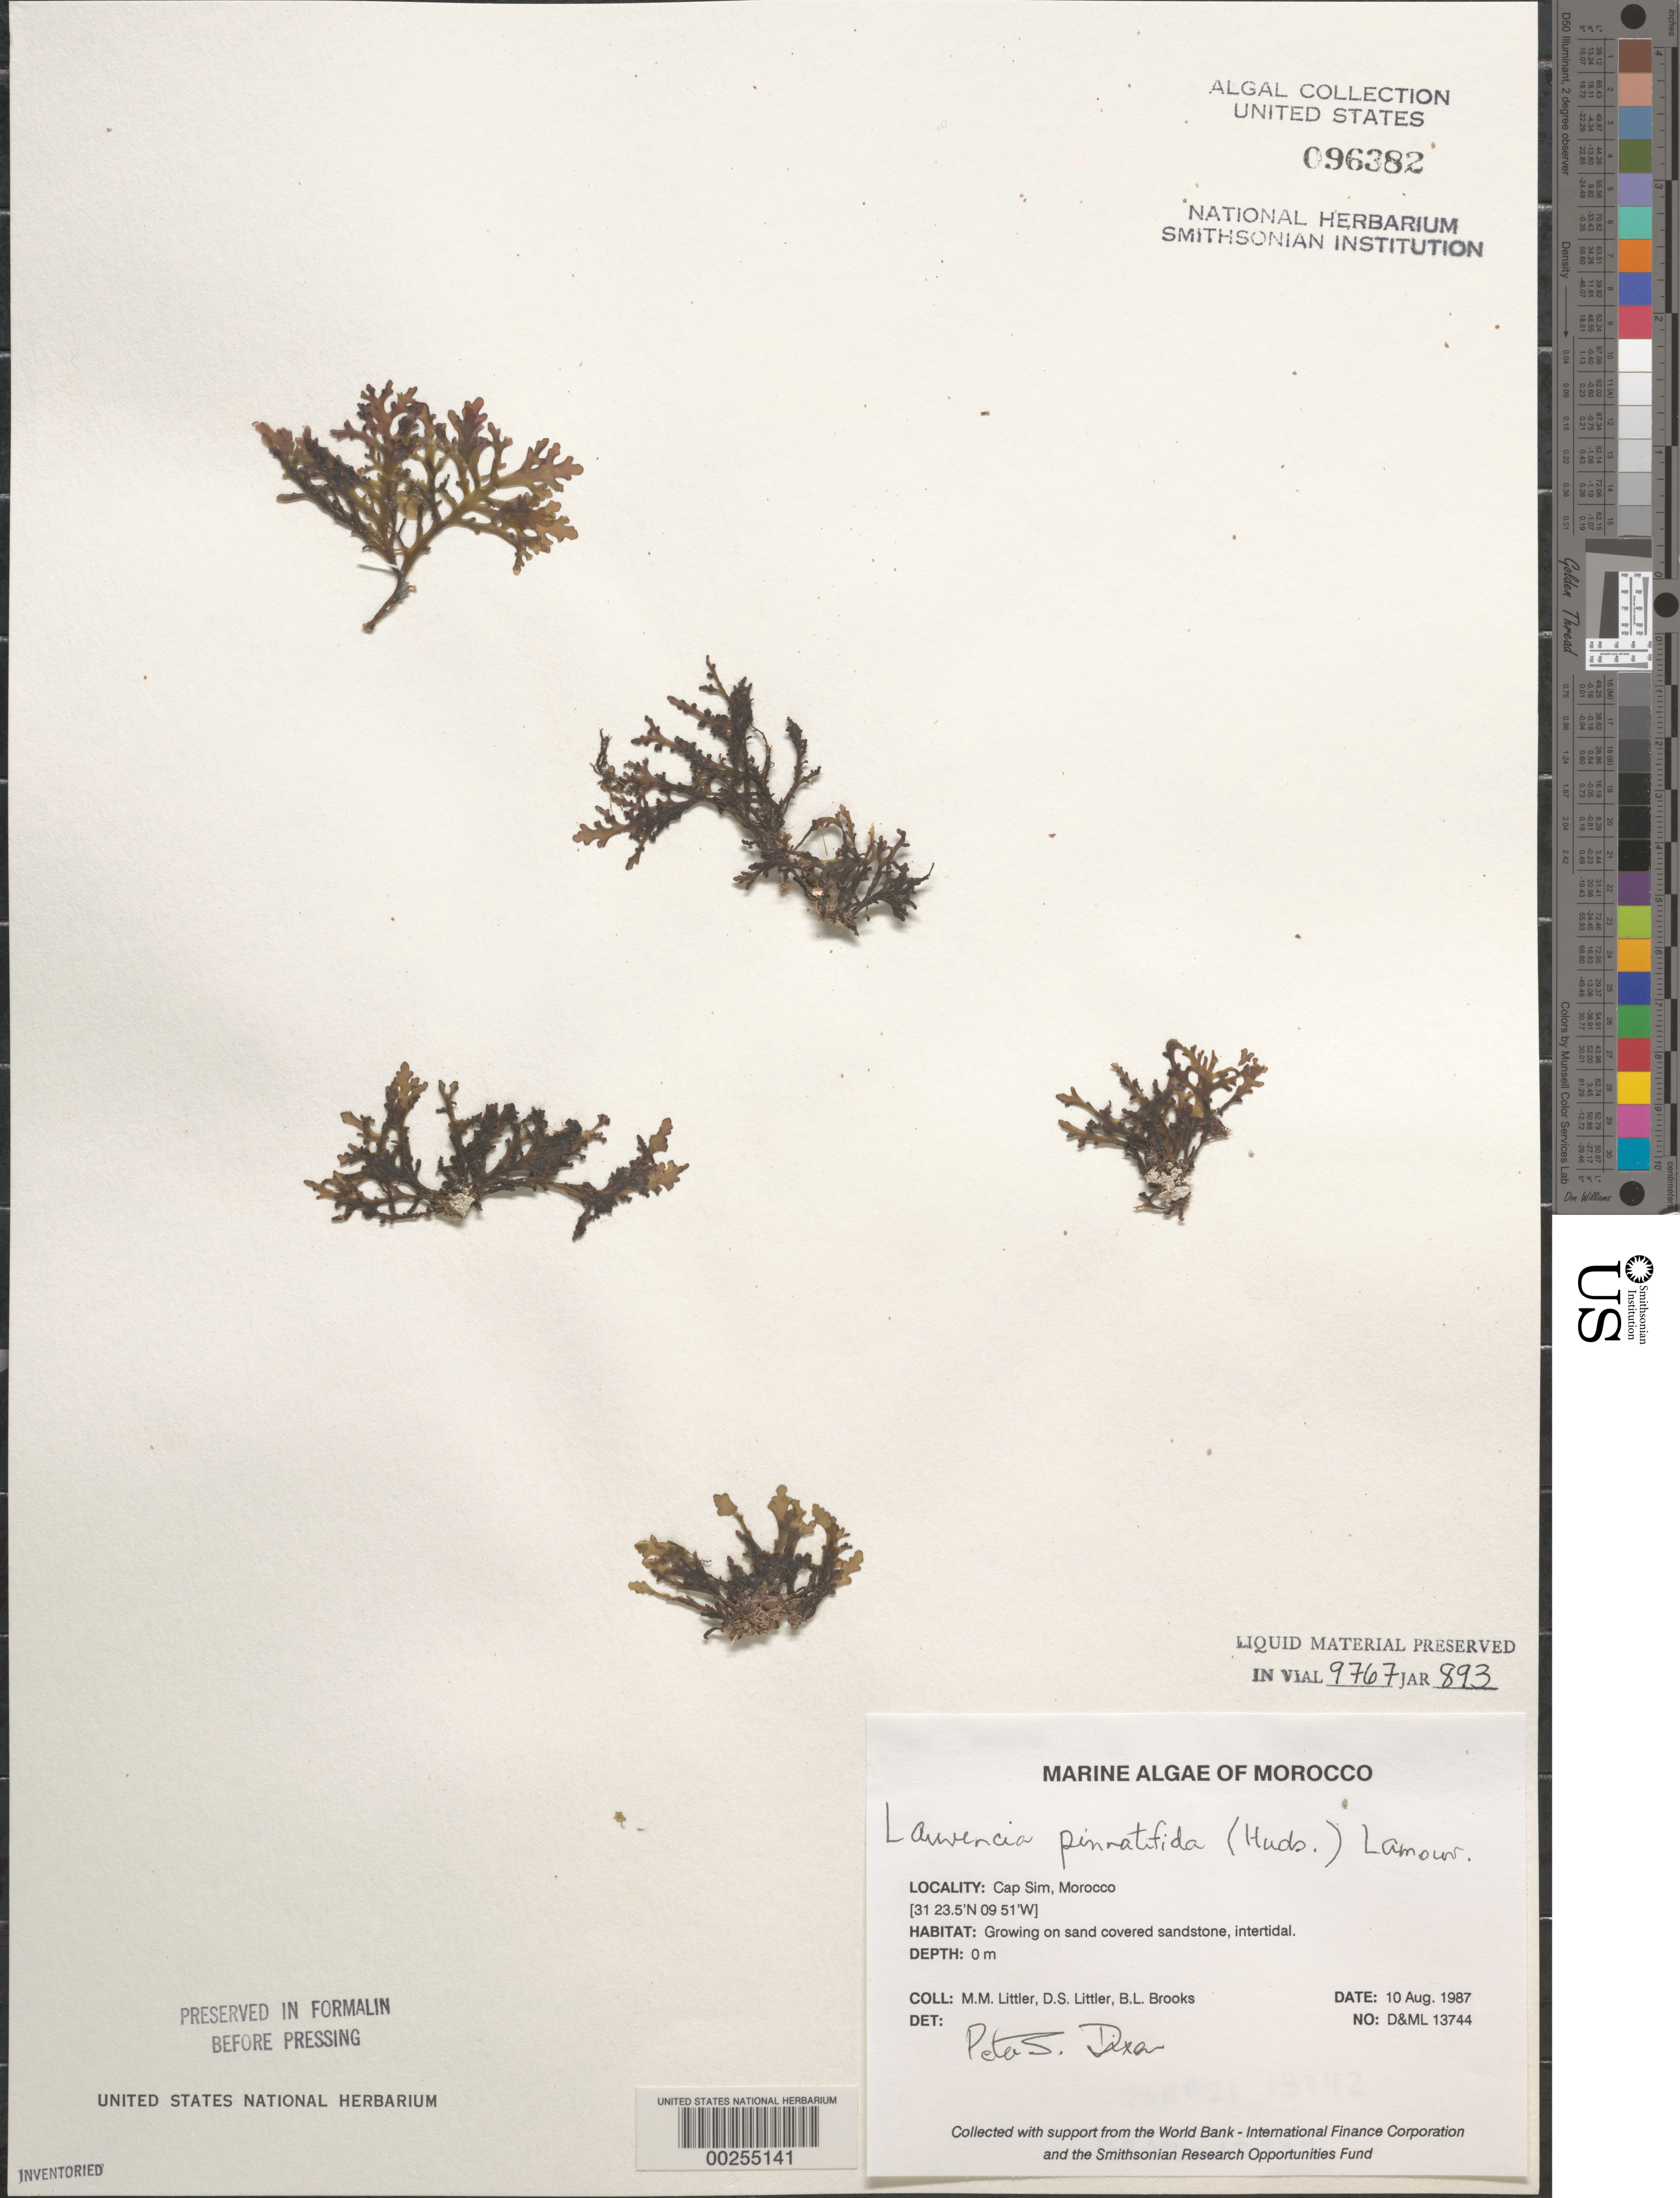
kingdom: Plantae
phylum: Rhodophyta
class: Florideophyceae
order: Ceramiales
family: Rhodomelaceae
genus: Osmundea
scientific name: Osmundea pinnatifida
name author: (Huds.) Stackh.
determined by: Algae name updating Project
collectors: M. M. Littler, D. S. Littler & B. Brooks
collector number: D&ML 13744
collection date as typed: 10 Aug 1987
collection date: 1987-08-10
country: Morocco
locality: Cap Sim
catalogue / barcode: US 96382